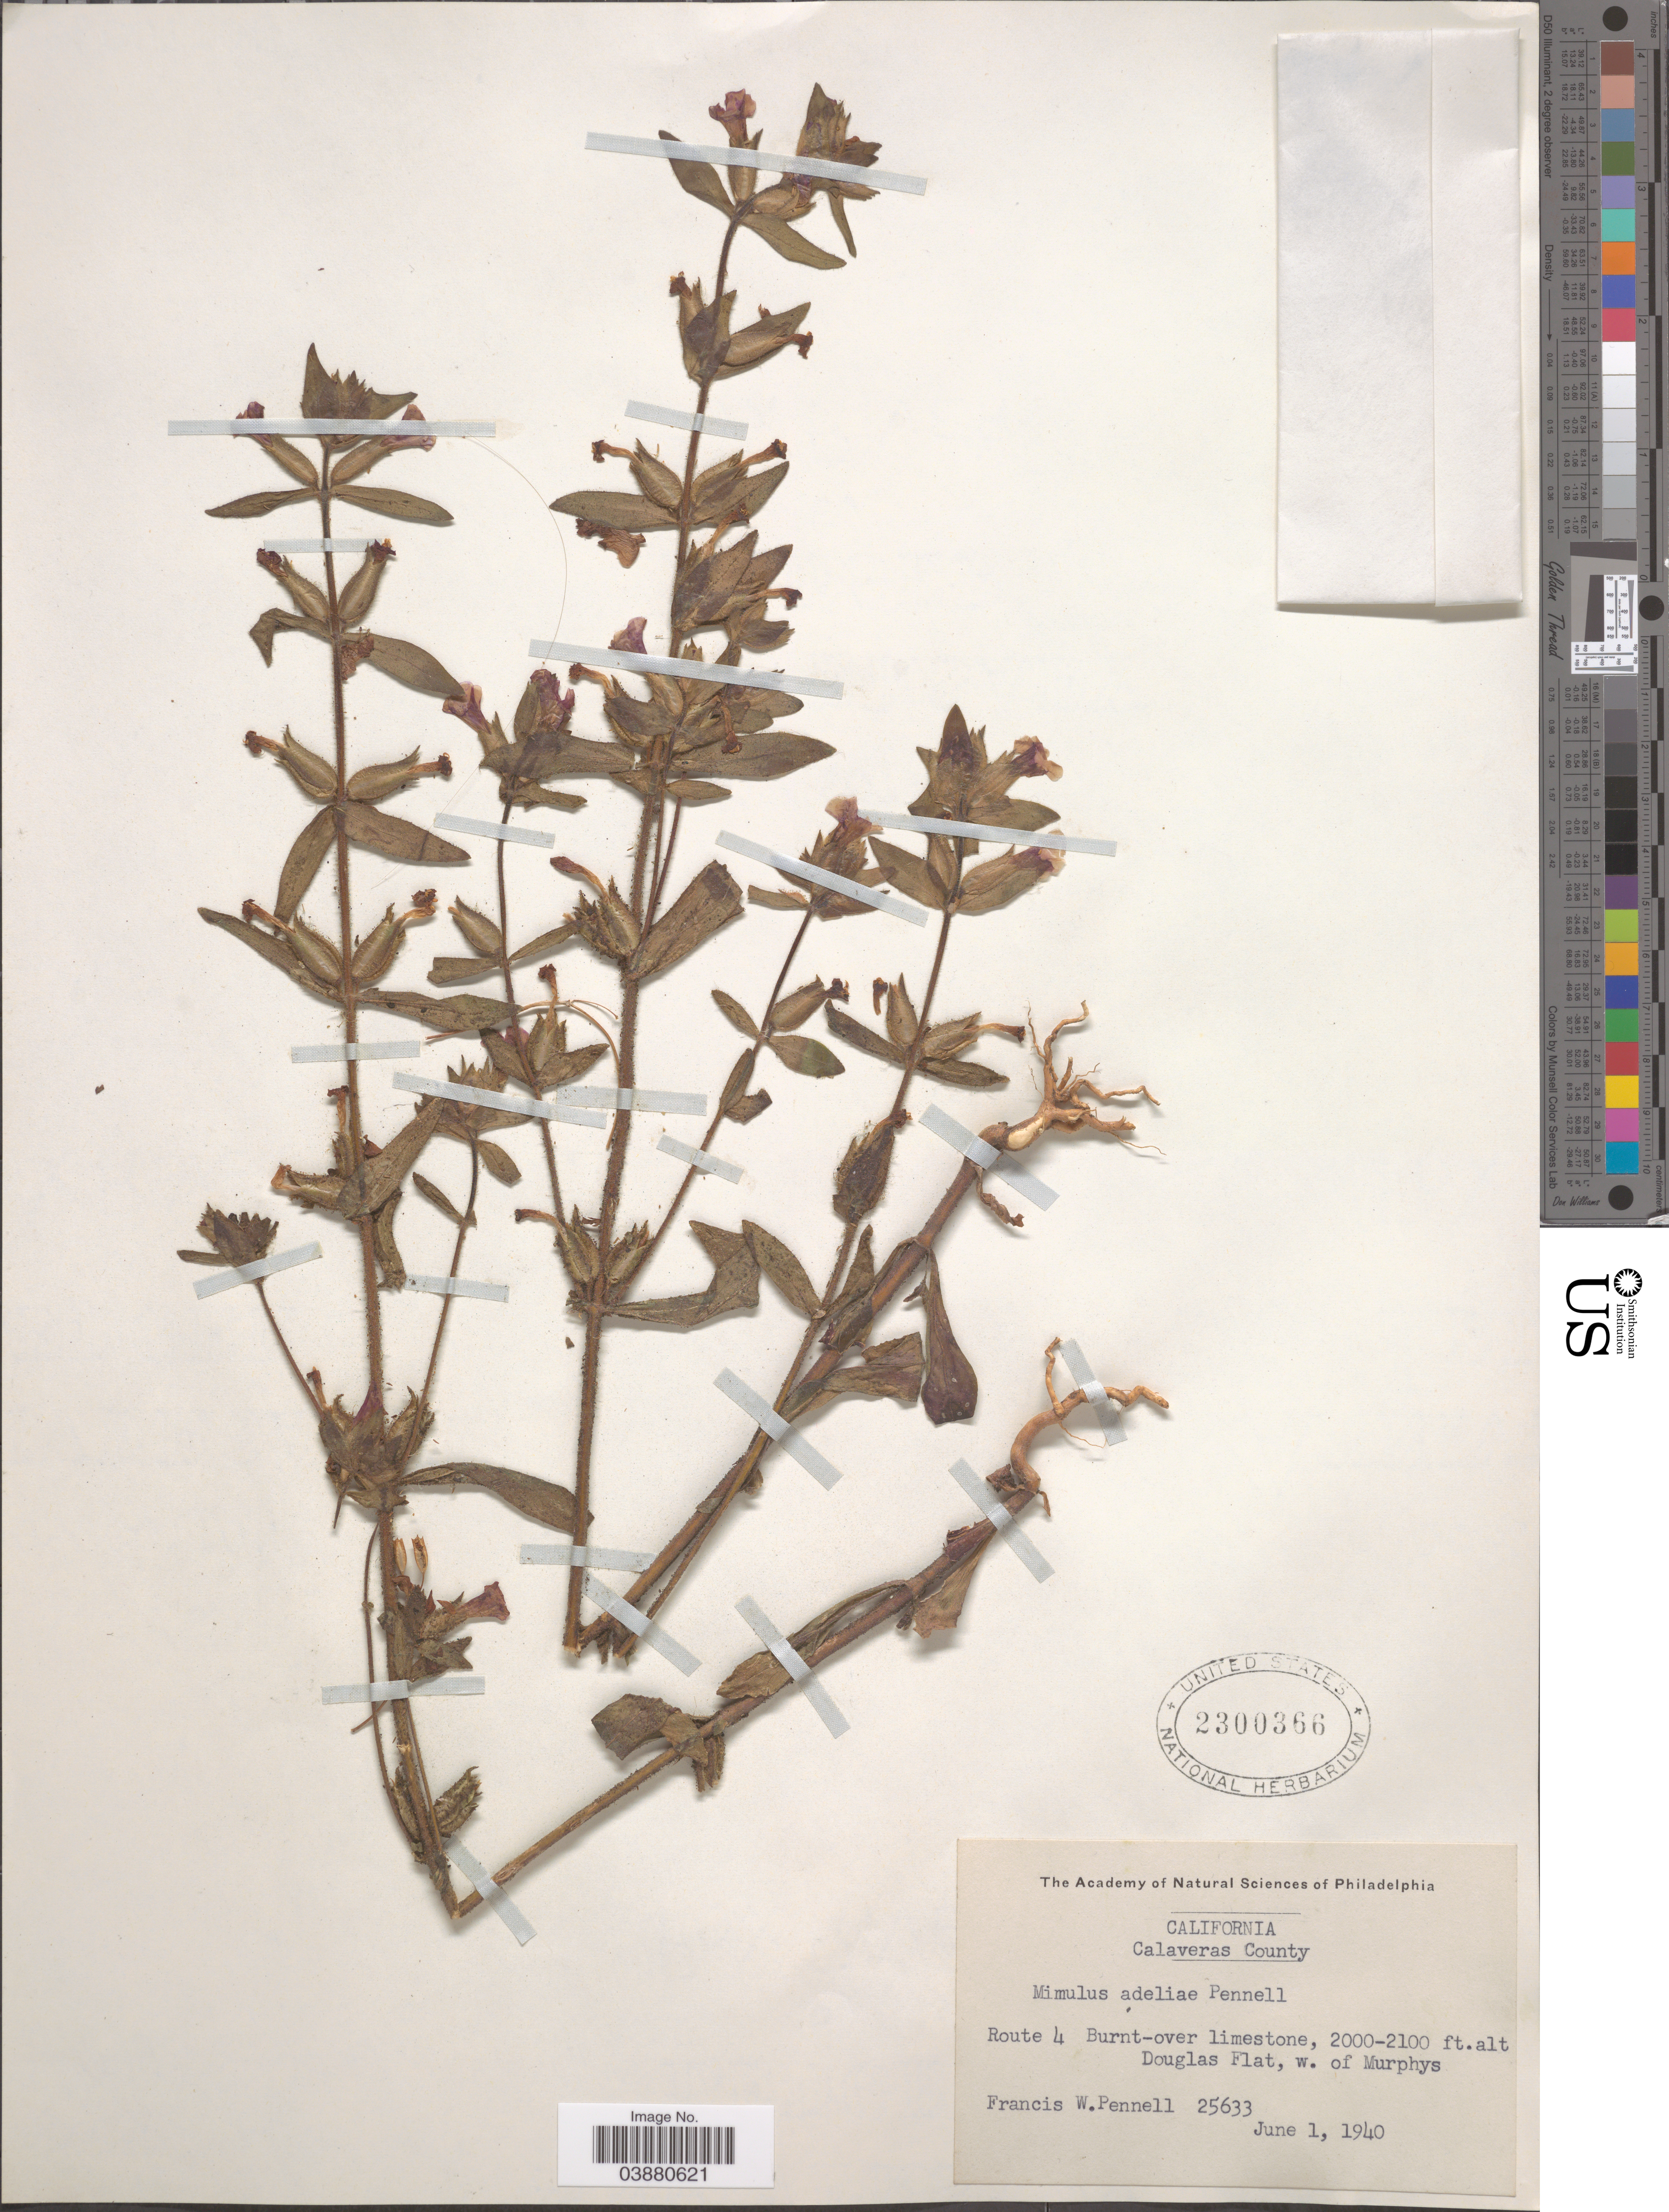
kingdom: Plantae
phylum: Tracheophyta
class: Magnoliopsida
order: Lamiales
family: Phrymaceae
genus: Mimulus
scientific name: Mimulus adeliae Pennell, ined.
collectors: F. W. Pennell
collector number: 25633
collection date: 1940-06-01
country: United States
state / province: California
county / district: Calaveras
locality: Calaveras County. Route 4. Burnt-over limestone, Douglas Flat, w. of Murphys.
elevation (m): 610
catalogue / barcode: US 2300366